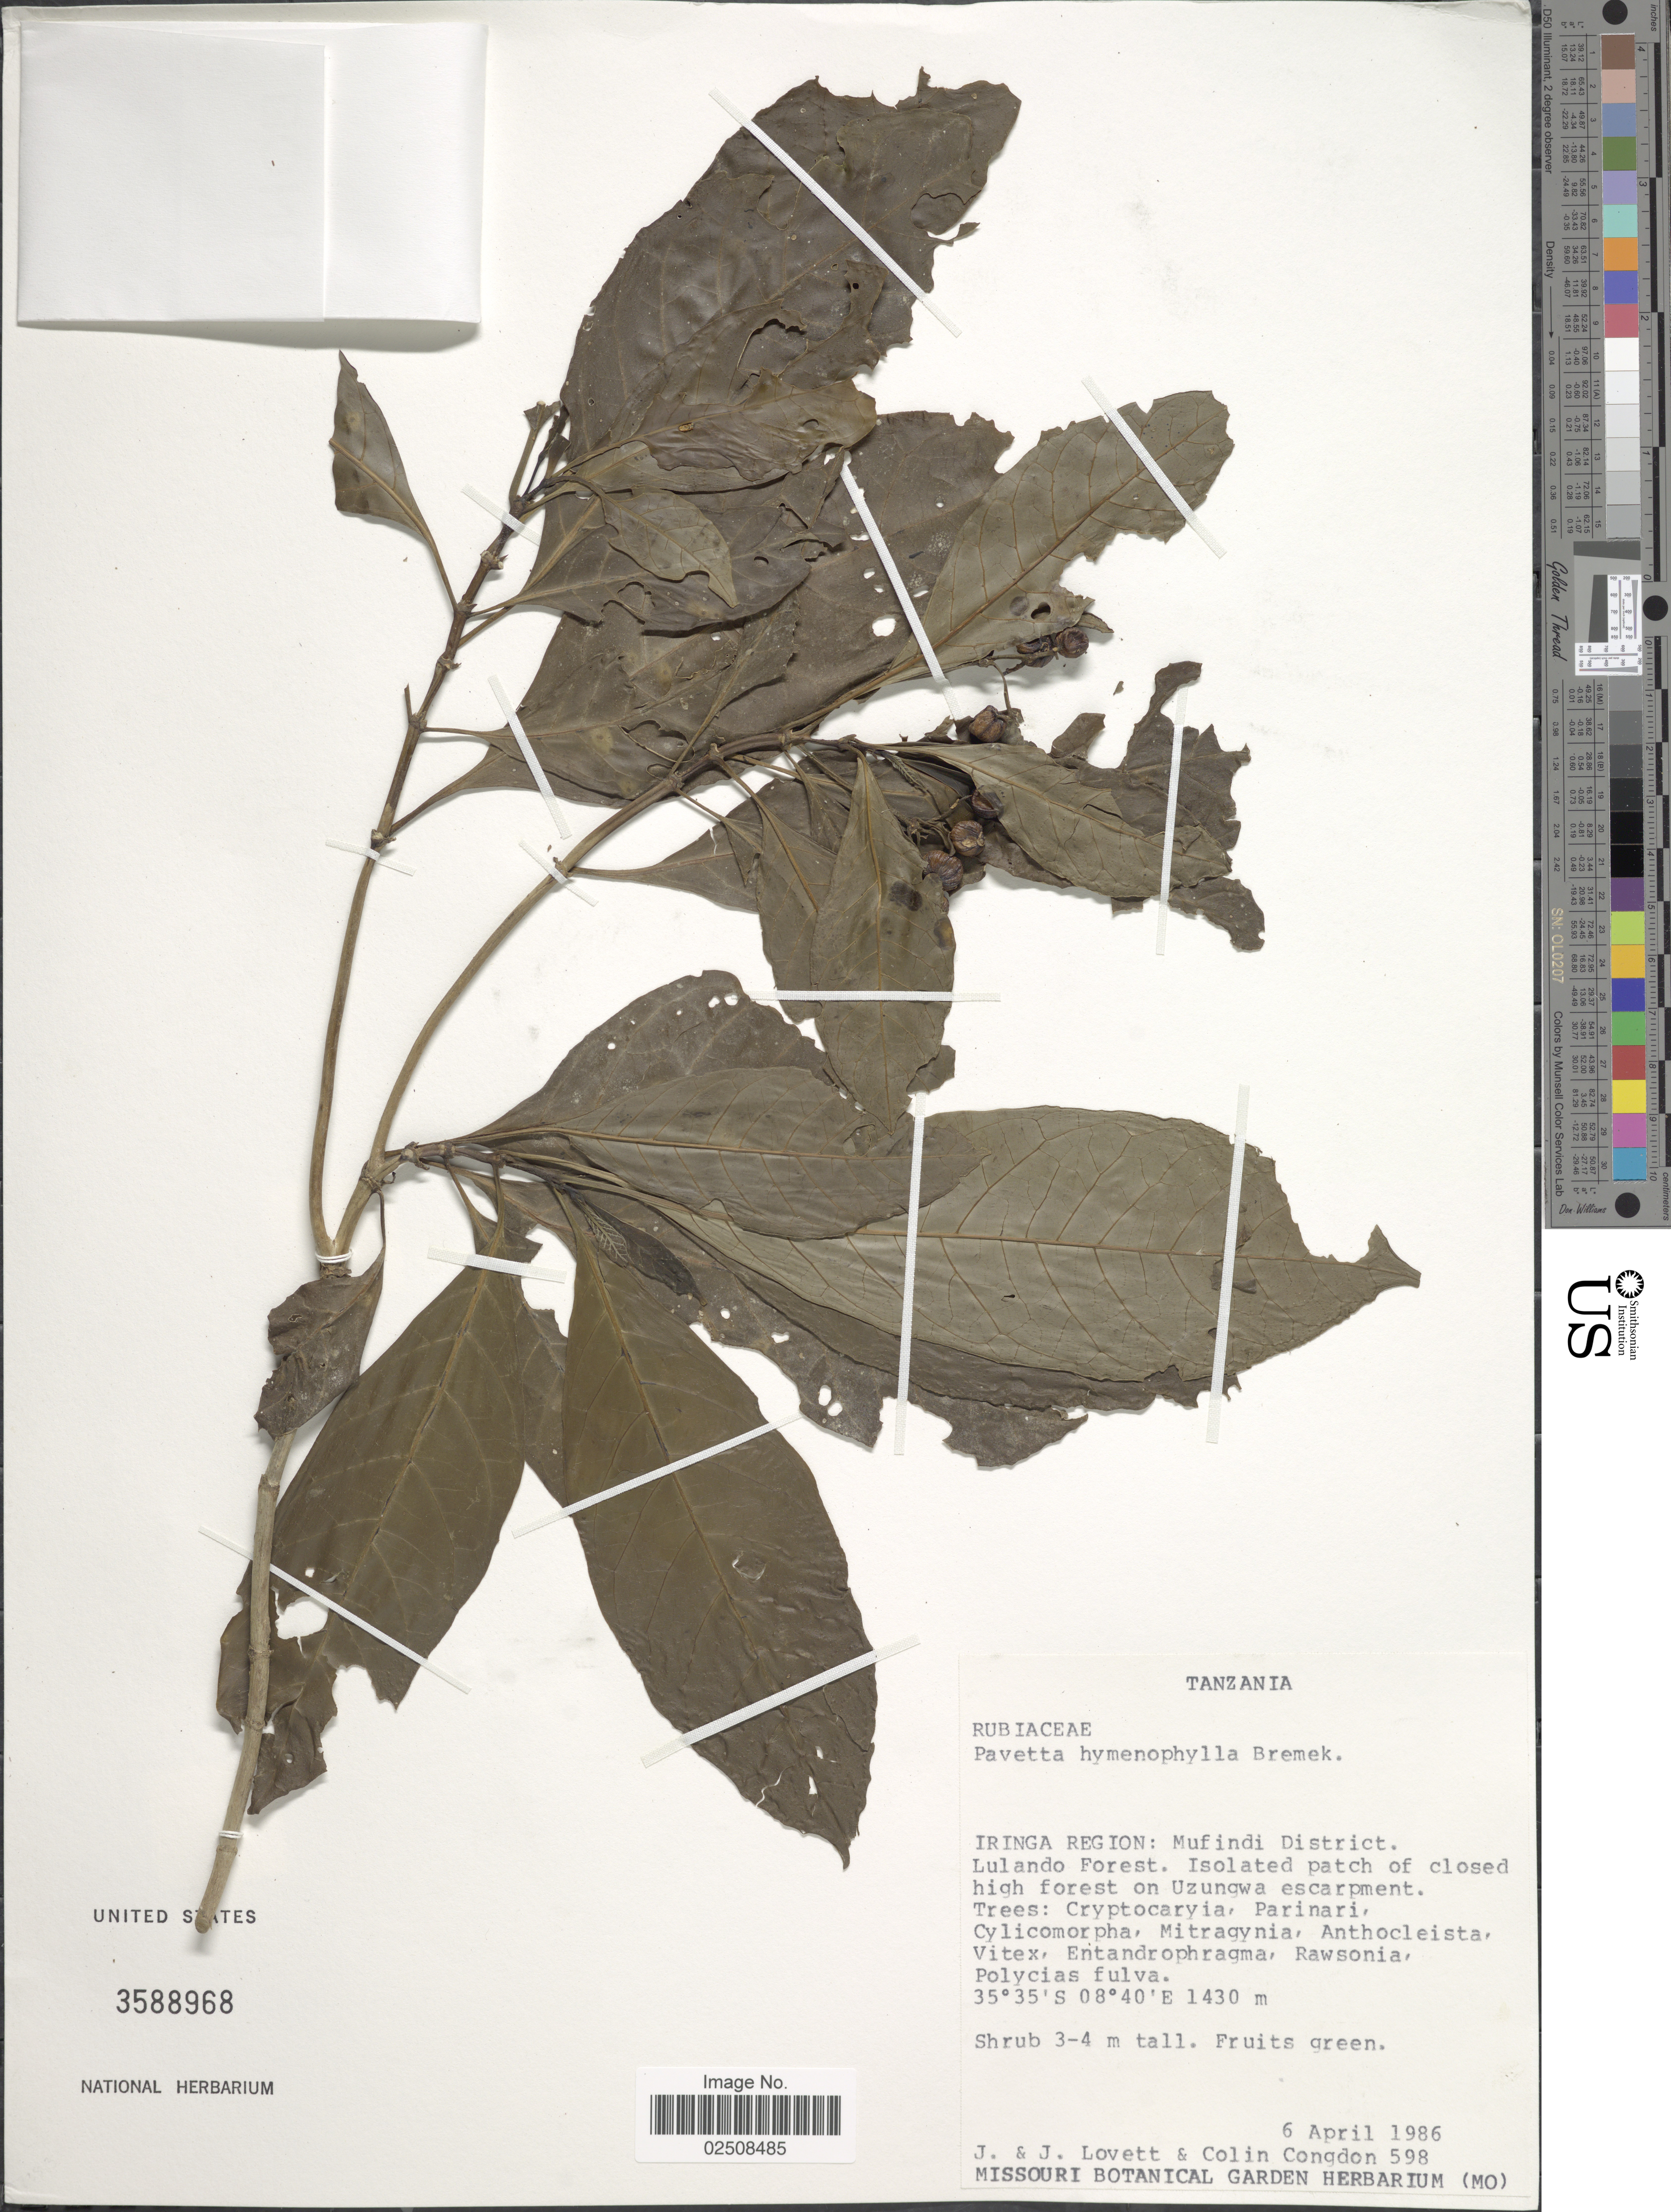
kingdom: Plantae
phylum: Tracheophyta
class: Magnoliopsida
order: Gentianales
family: Rubiaceae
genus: Pavetta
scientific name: Pavetta hymenophylla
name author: Bremek.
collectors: J. Lovett, J. Lovett & C. Congdon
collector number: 598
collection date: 1986-04-06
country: Tanzania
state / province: Iringa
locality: Iringa Region: Mufindi District. Lulando Forest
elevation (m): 1430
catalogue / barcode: US 3588968